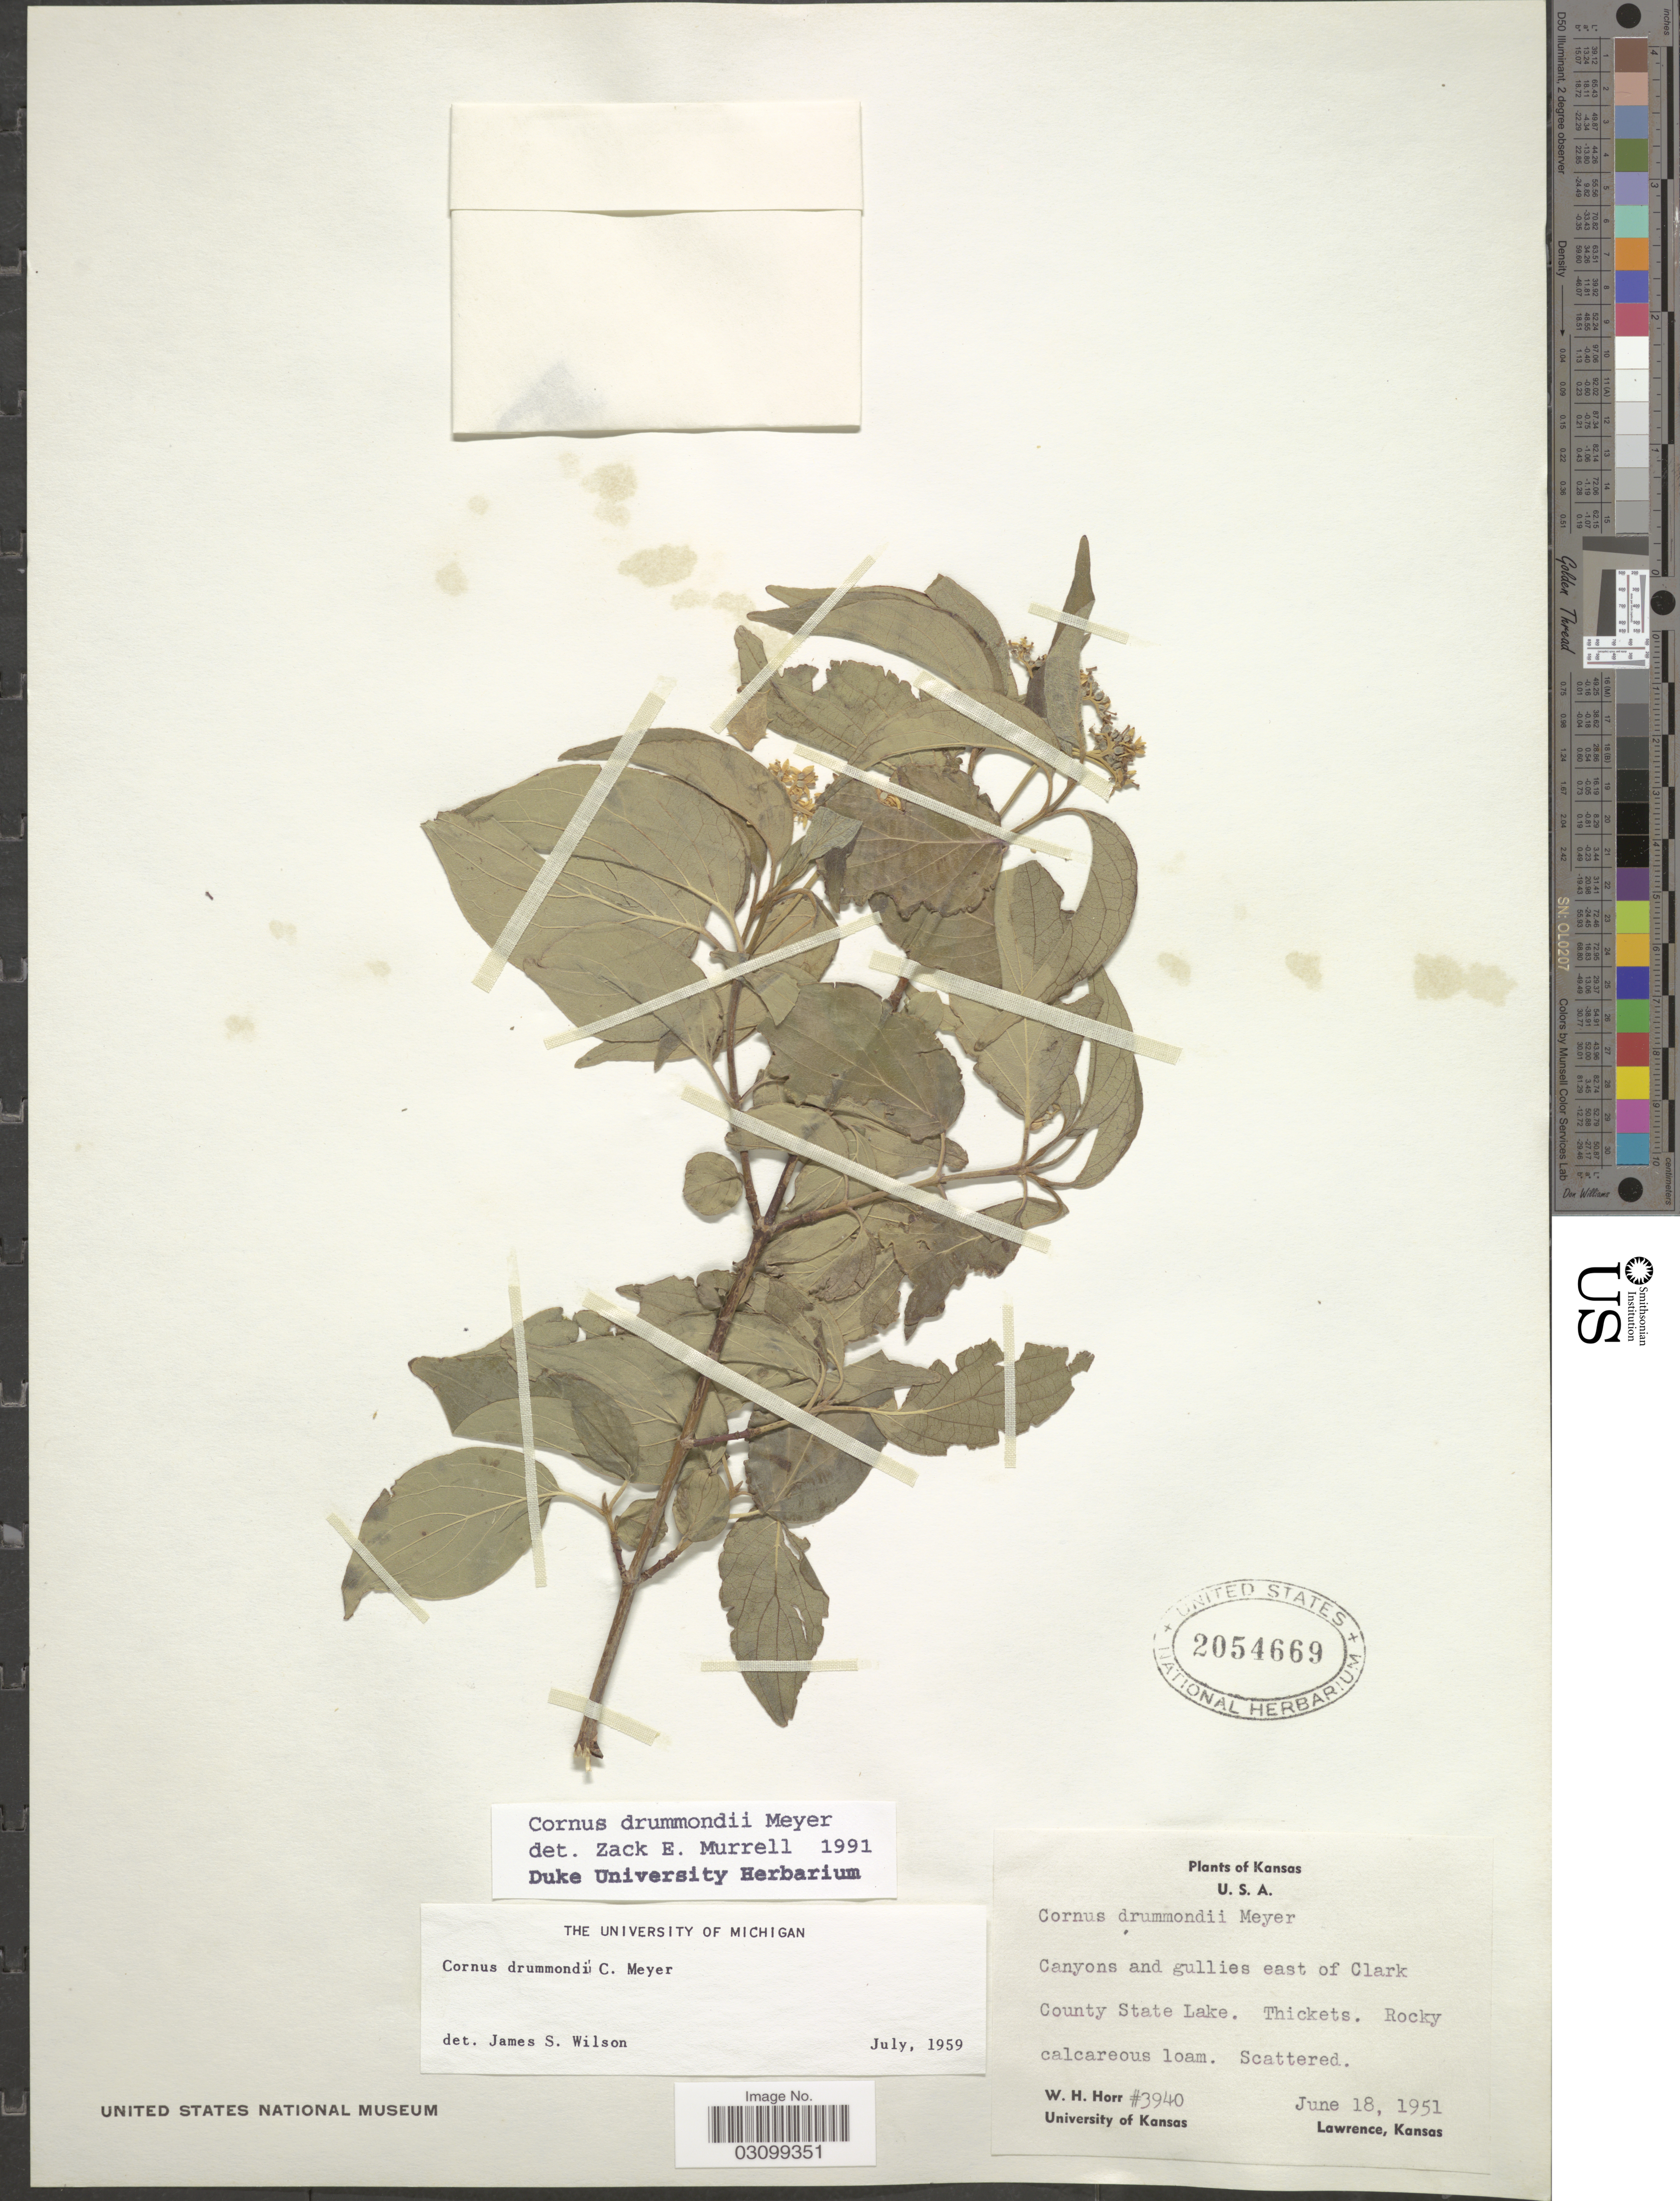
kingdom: Plantae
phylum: Tracheophyta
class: Magnoliopsida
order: Cornales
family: Cornaceae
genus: Cornus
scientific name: Cornus drummondii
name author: C.A. Mey.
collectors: W. H. Horr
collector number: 3940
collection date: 1951-06-18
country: United States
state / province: Kansas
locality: Canyons and gullies east of Clark County State Lake.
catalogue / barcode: US 2054669